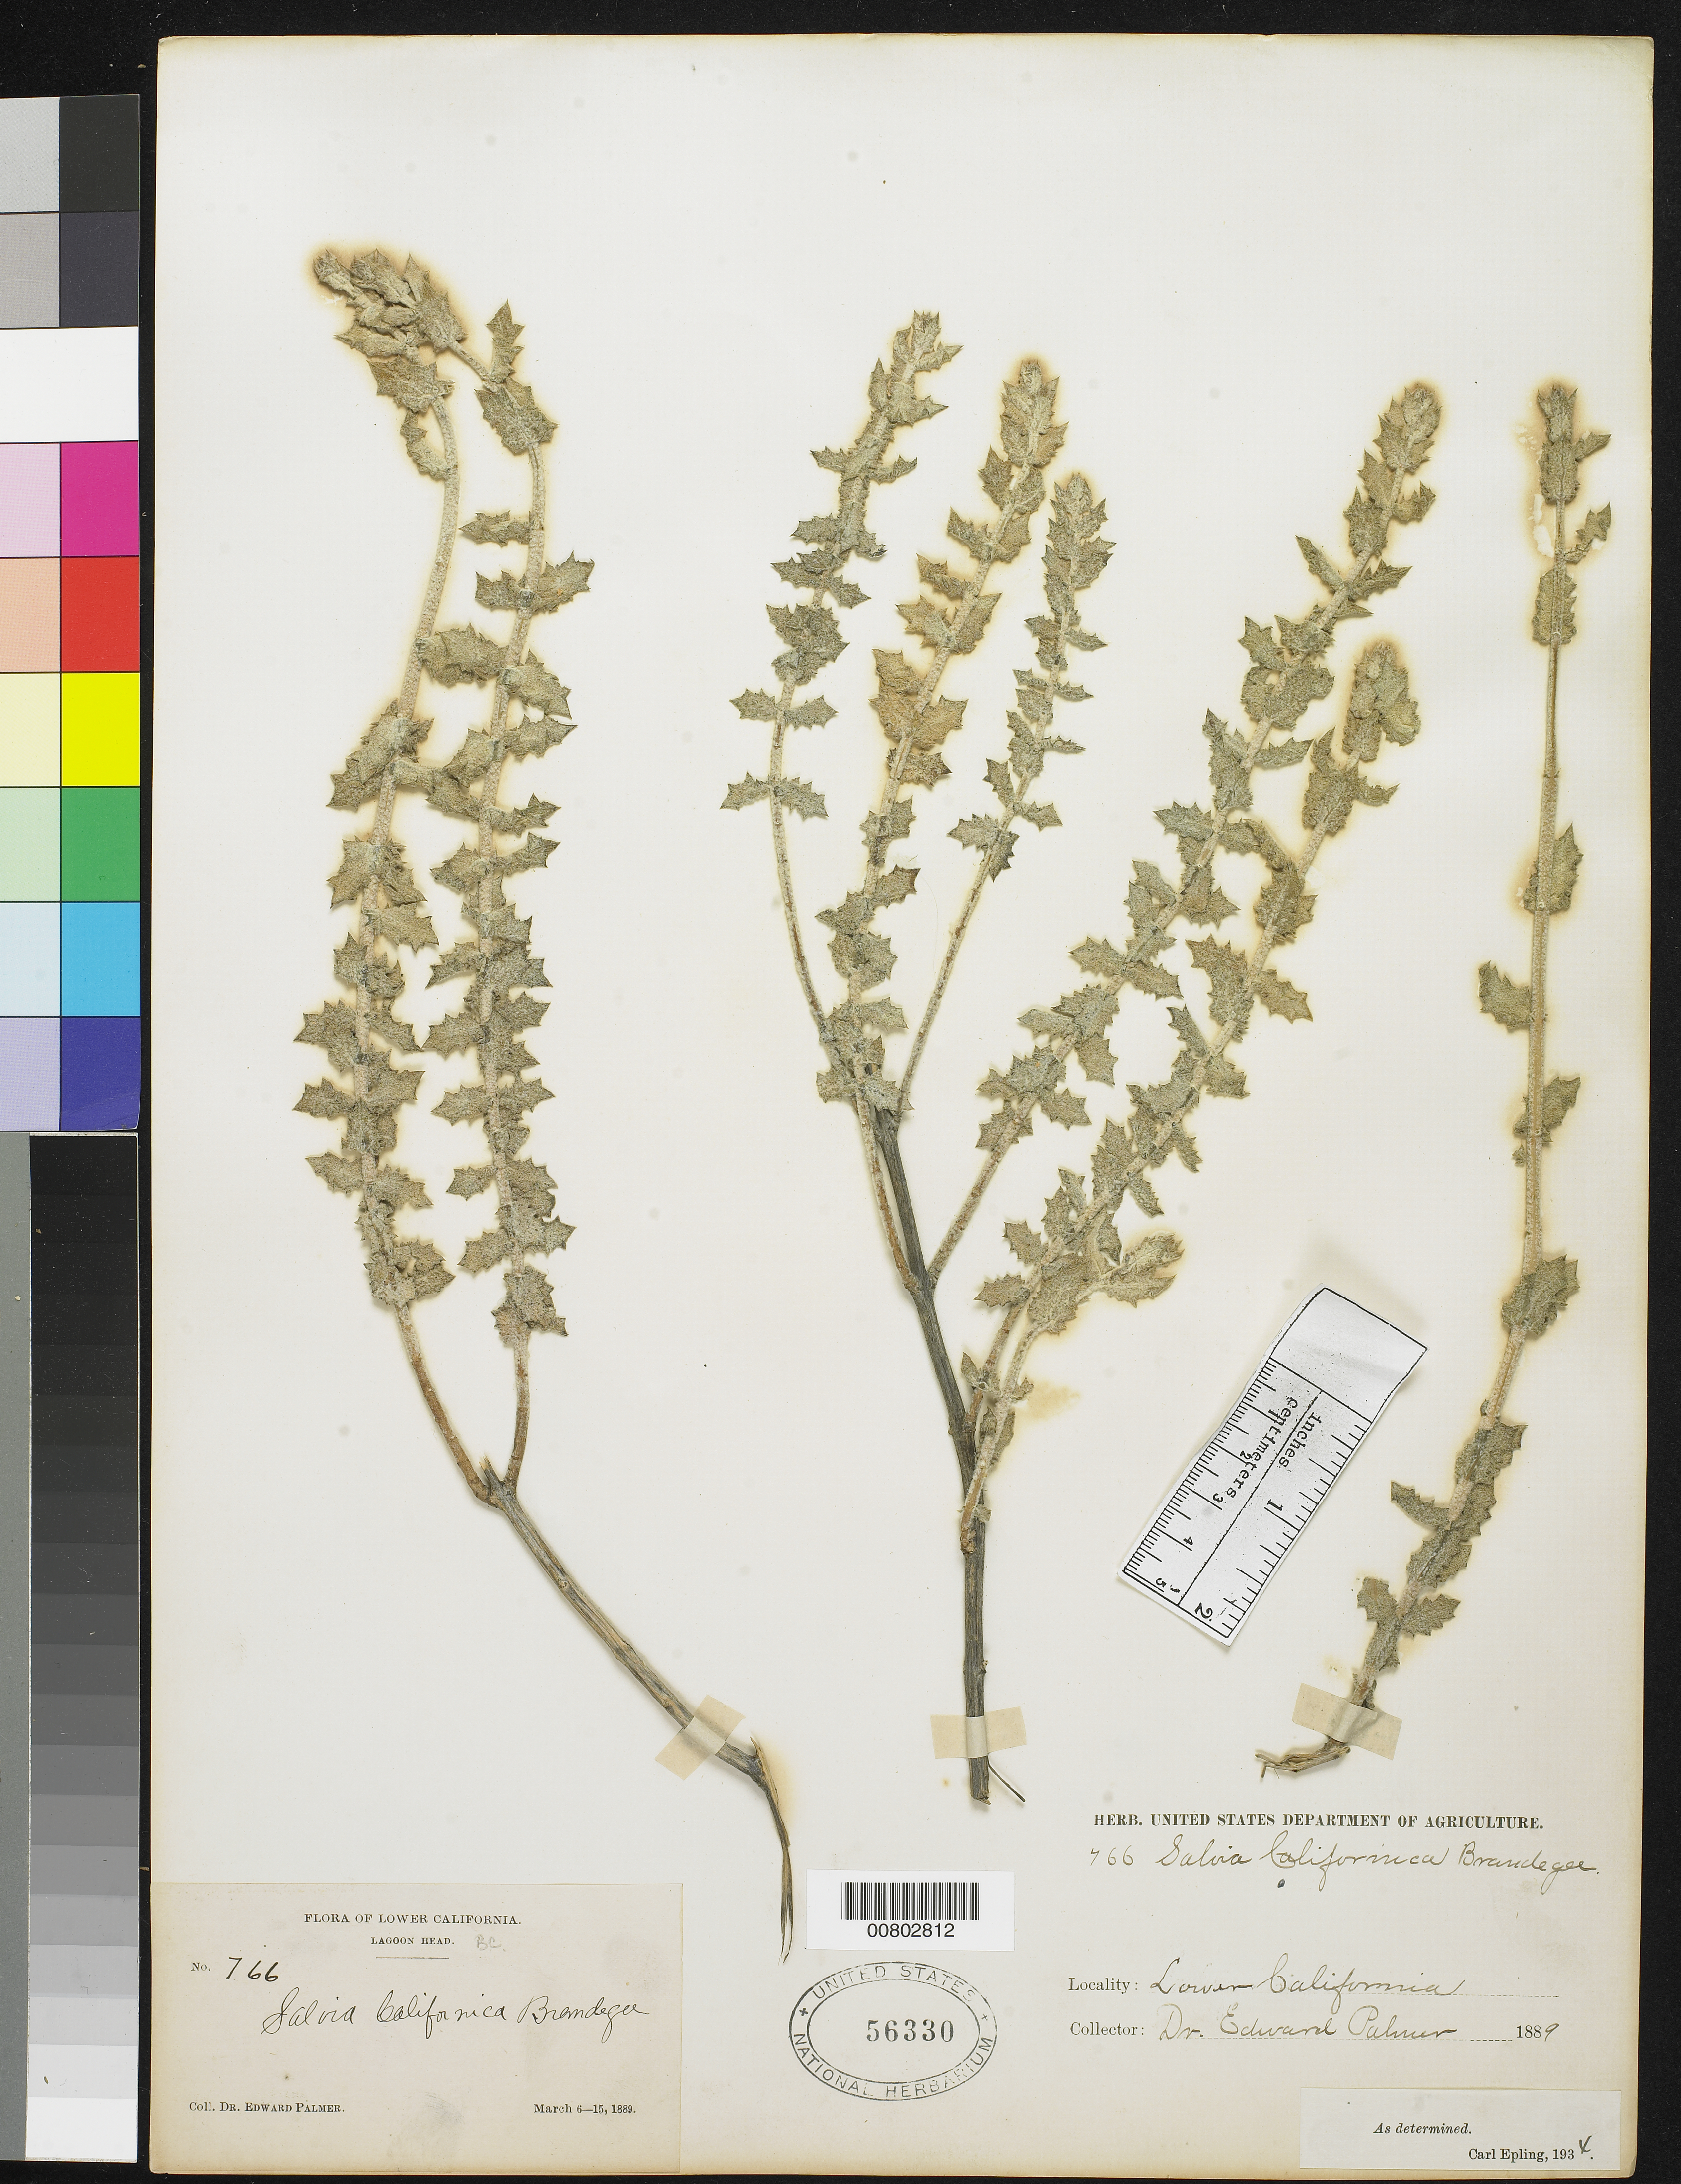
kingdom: Plantae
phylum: Tracheophyta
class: Magnoliopsida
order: Lamiales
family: Lamiaceae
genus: Salvia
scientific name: Salvia californica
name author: Brandegee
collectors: E. Palmer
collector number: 766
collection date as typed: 06 Mar 1889 to 15 Mar 1889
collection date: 1889-03-06/1889-03-15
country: Mexico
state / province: Baja California Norte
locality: Lagoon Head, Baja California.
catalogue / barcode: US 56330